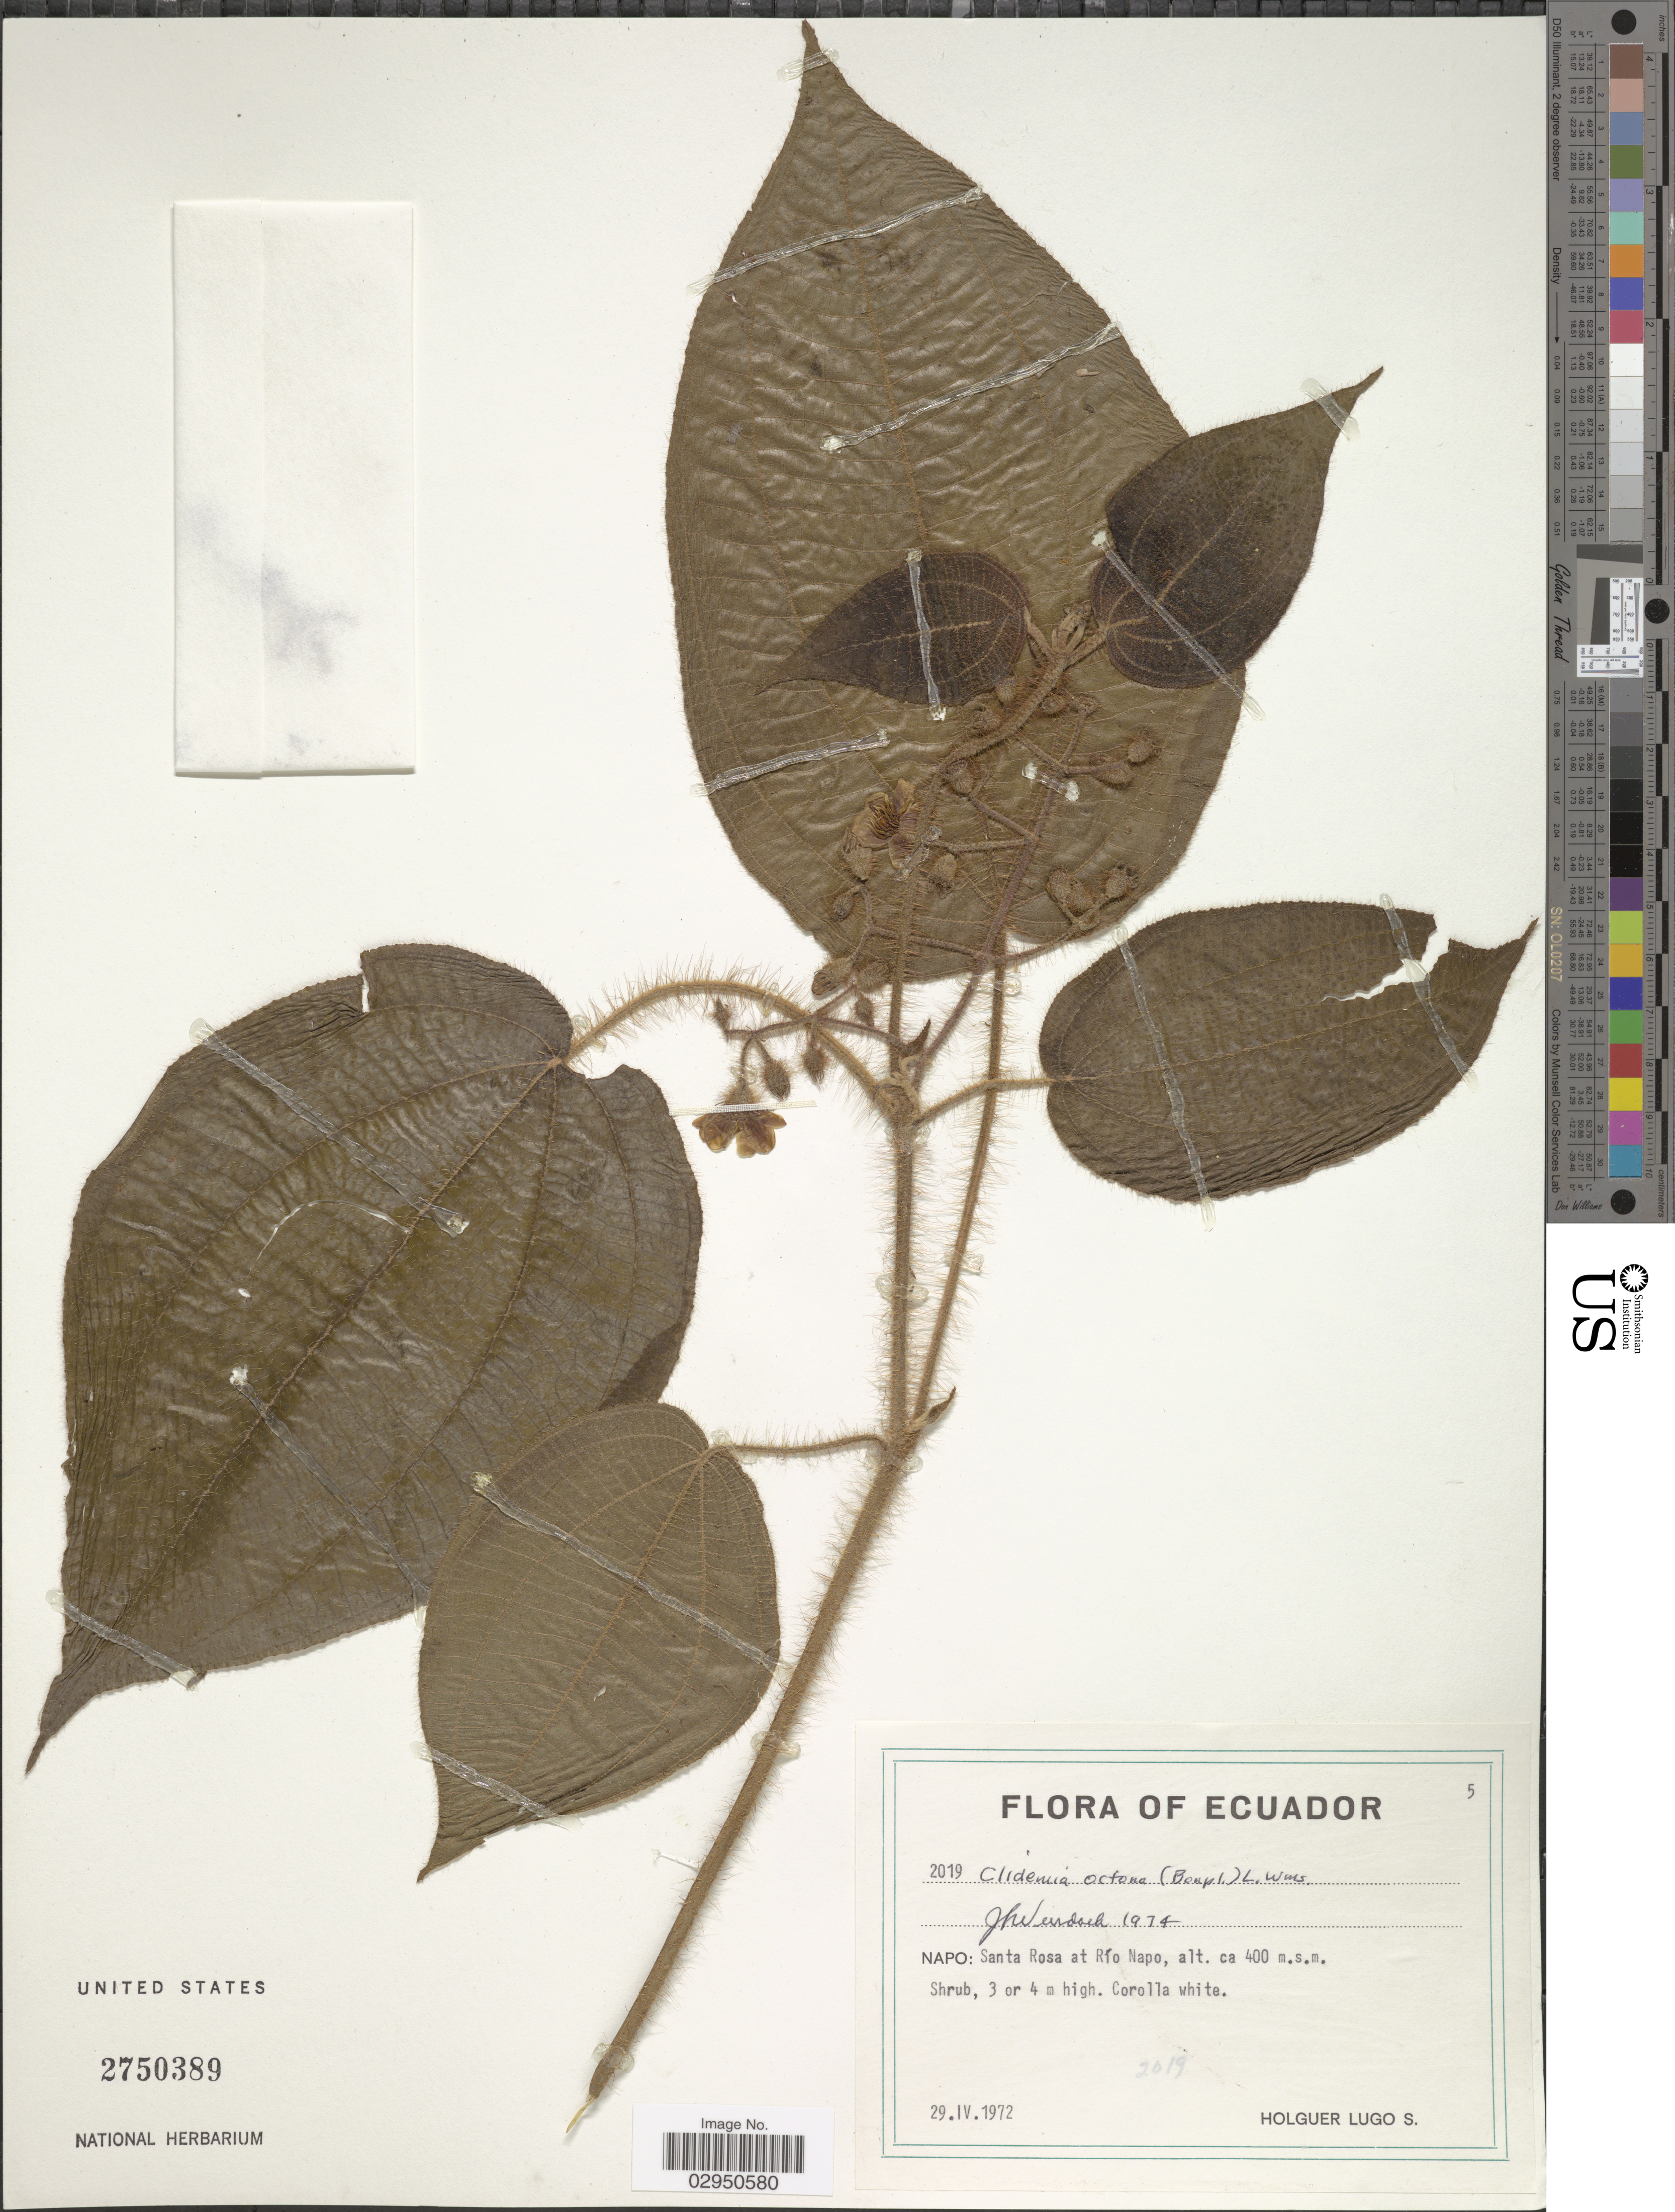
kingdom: Plantae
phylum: Tracheophyta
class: Magnoliopsida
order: Myrtales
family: Melastomataceae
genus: Clidemia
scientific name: Clidemia octona subsp. octona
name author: (Bonpl.) L.O. Williams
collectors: H. Lugo S.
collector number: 2019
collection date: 1972-04-29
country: Ecuador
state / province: Napo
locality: Santa Rosa at Río Napo.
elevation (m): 400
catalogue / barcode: US 2750389